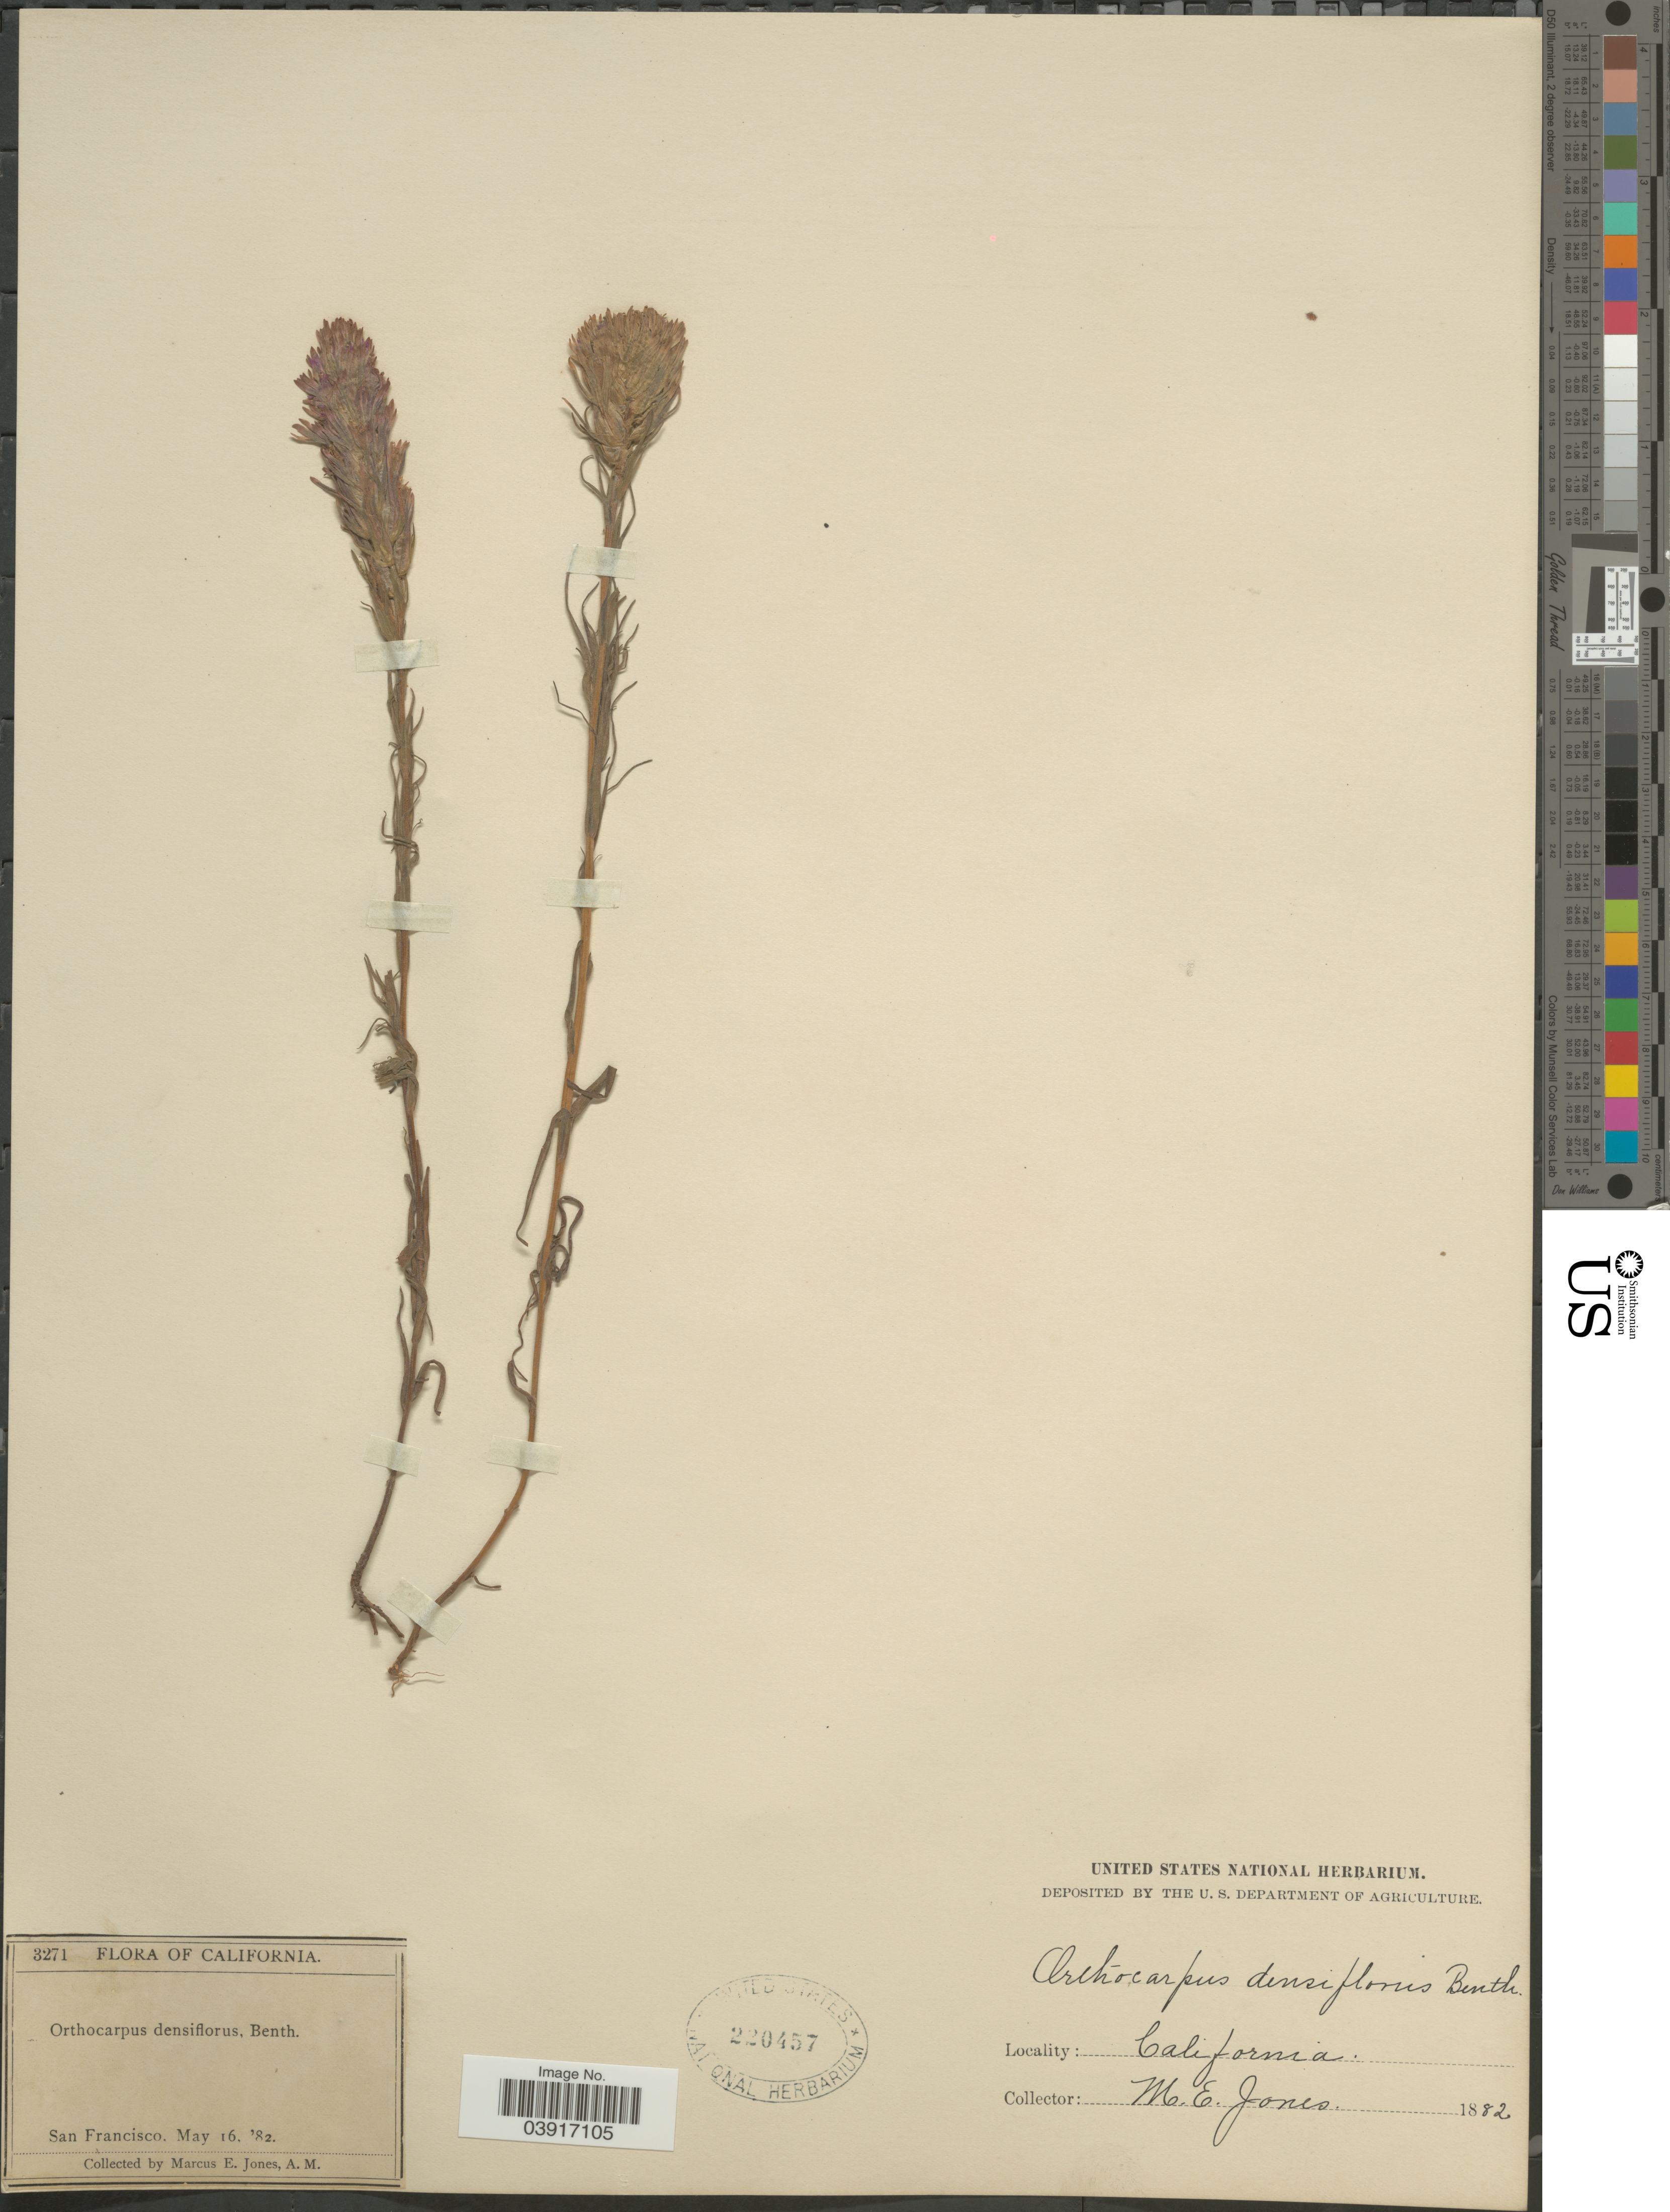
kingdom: Plantae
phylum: Tracheophyta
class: Magnoliopsida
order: Lamiales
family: Orobanchaceae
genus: Orthocarpus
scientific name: Orthocarpus densiflorus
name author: Benth.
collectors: M. E. Jones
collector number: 3271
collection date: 1882-05-16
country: United States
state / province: California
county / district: San Francisco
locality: San Francisco.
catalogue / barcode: US 220457